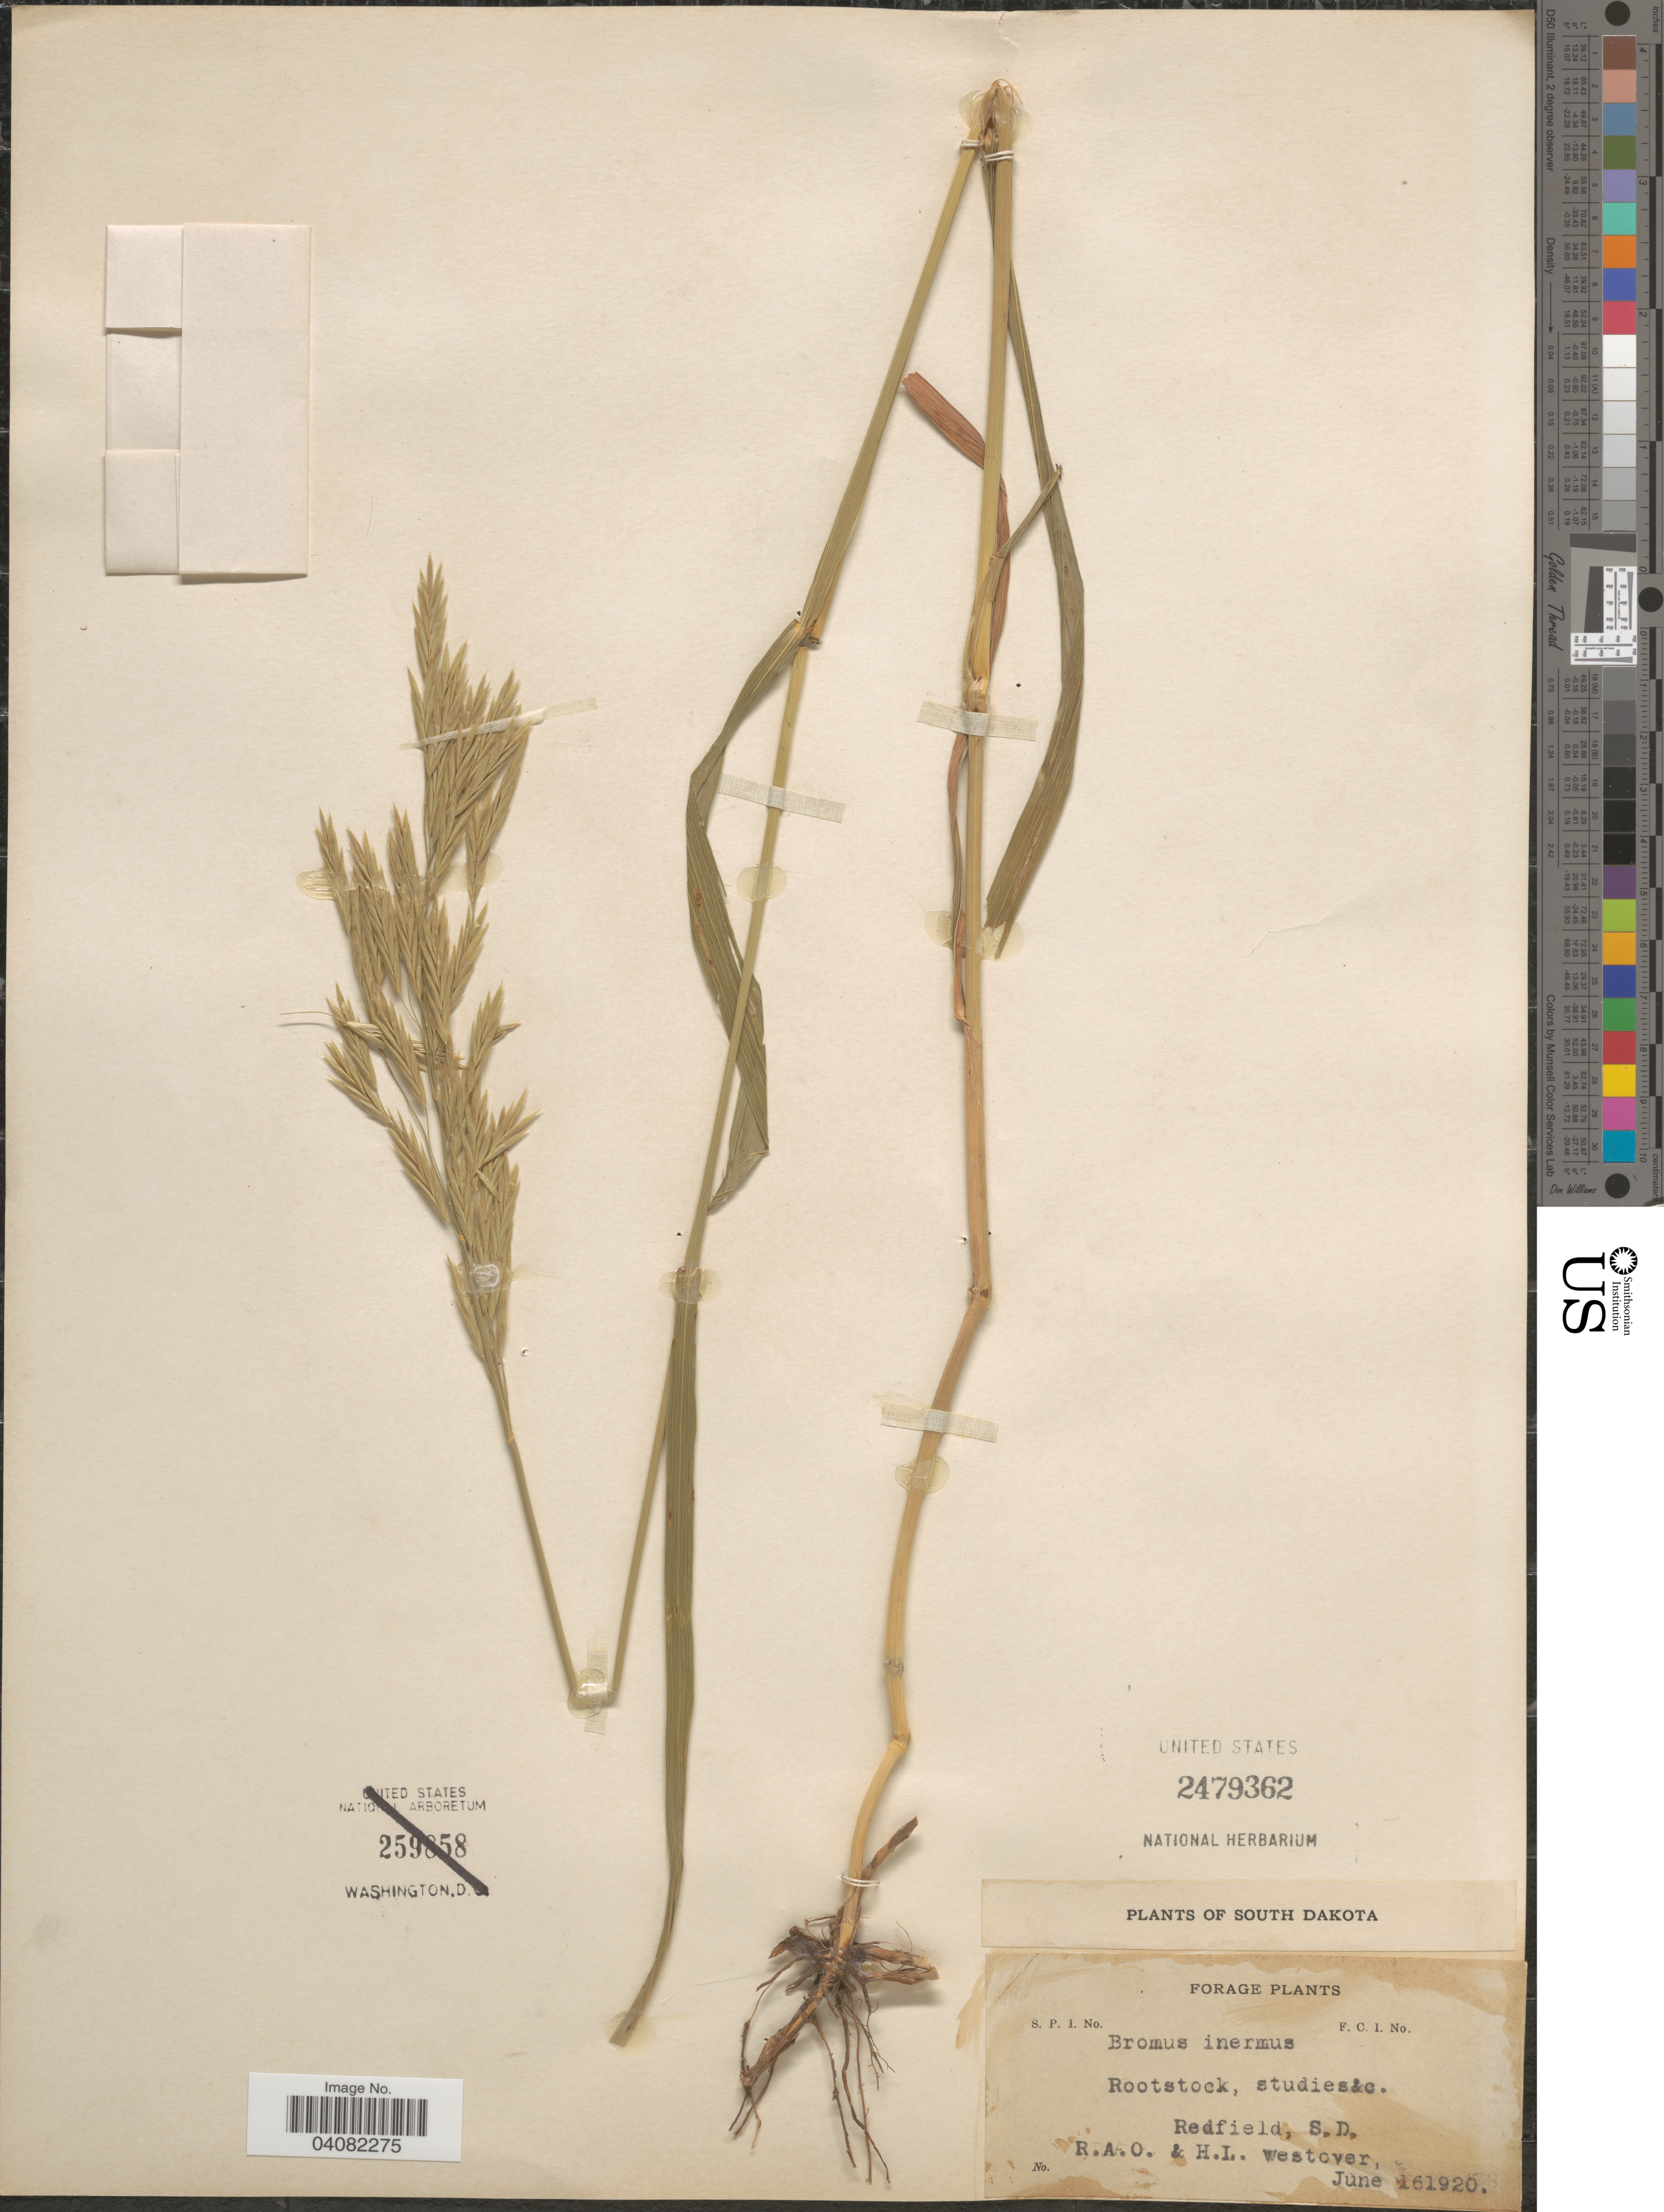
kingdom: Plantae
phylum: Tracheophyta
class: Liliopsida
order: Poales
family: Poaceae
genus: Bromus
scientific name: Bromus inermis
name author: Leyss.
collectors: R. A. O. & H. Westover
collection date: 1920-06-16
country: United States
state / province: South Dakota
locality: Redfield.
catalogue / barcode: US 2479362